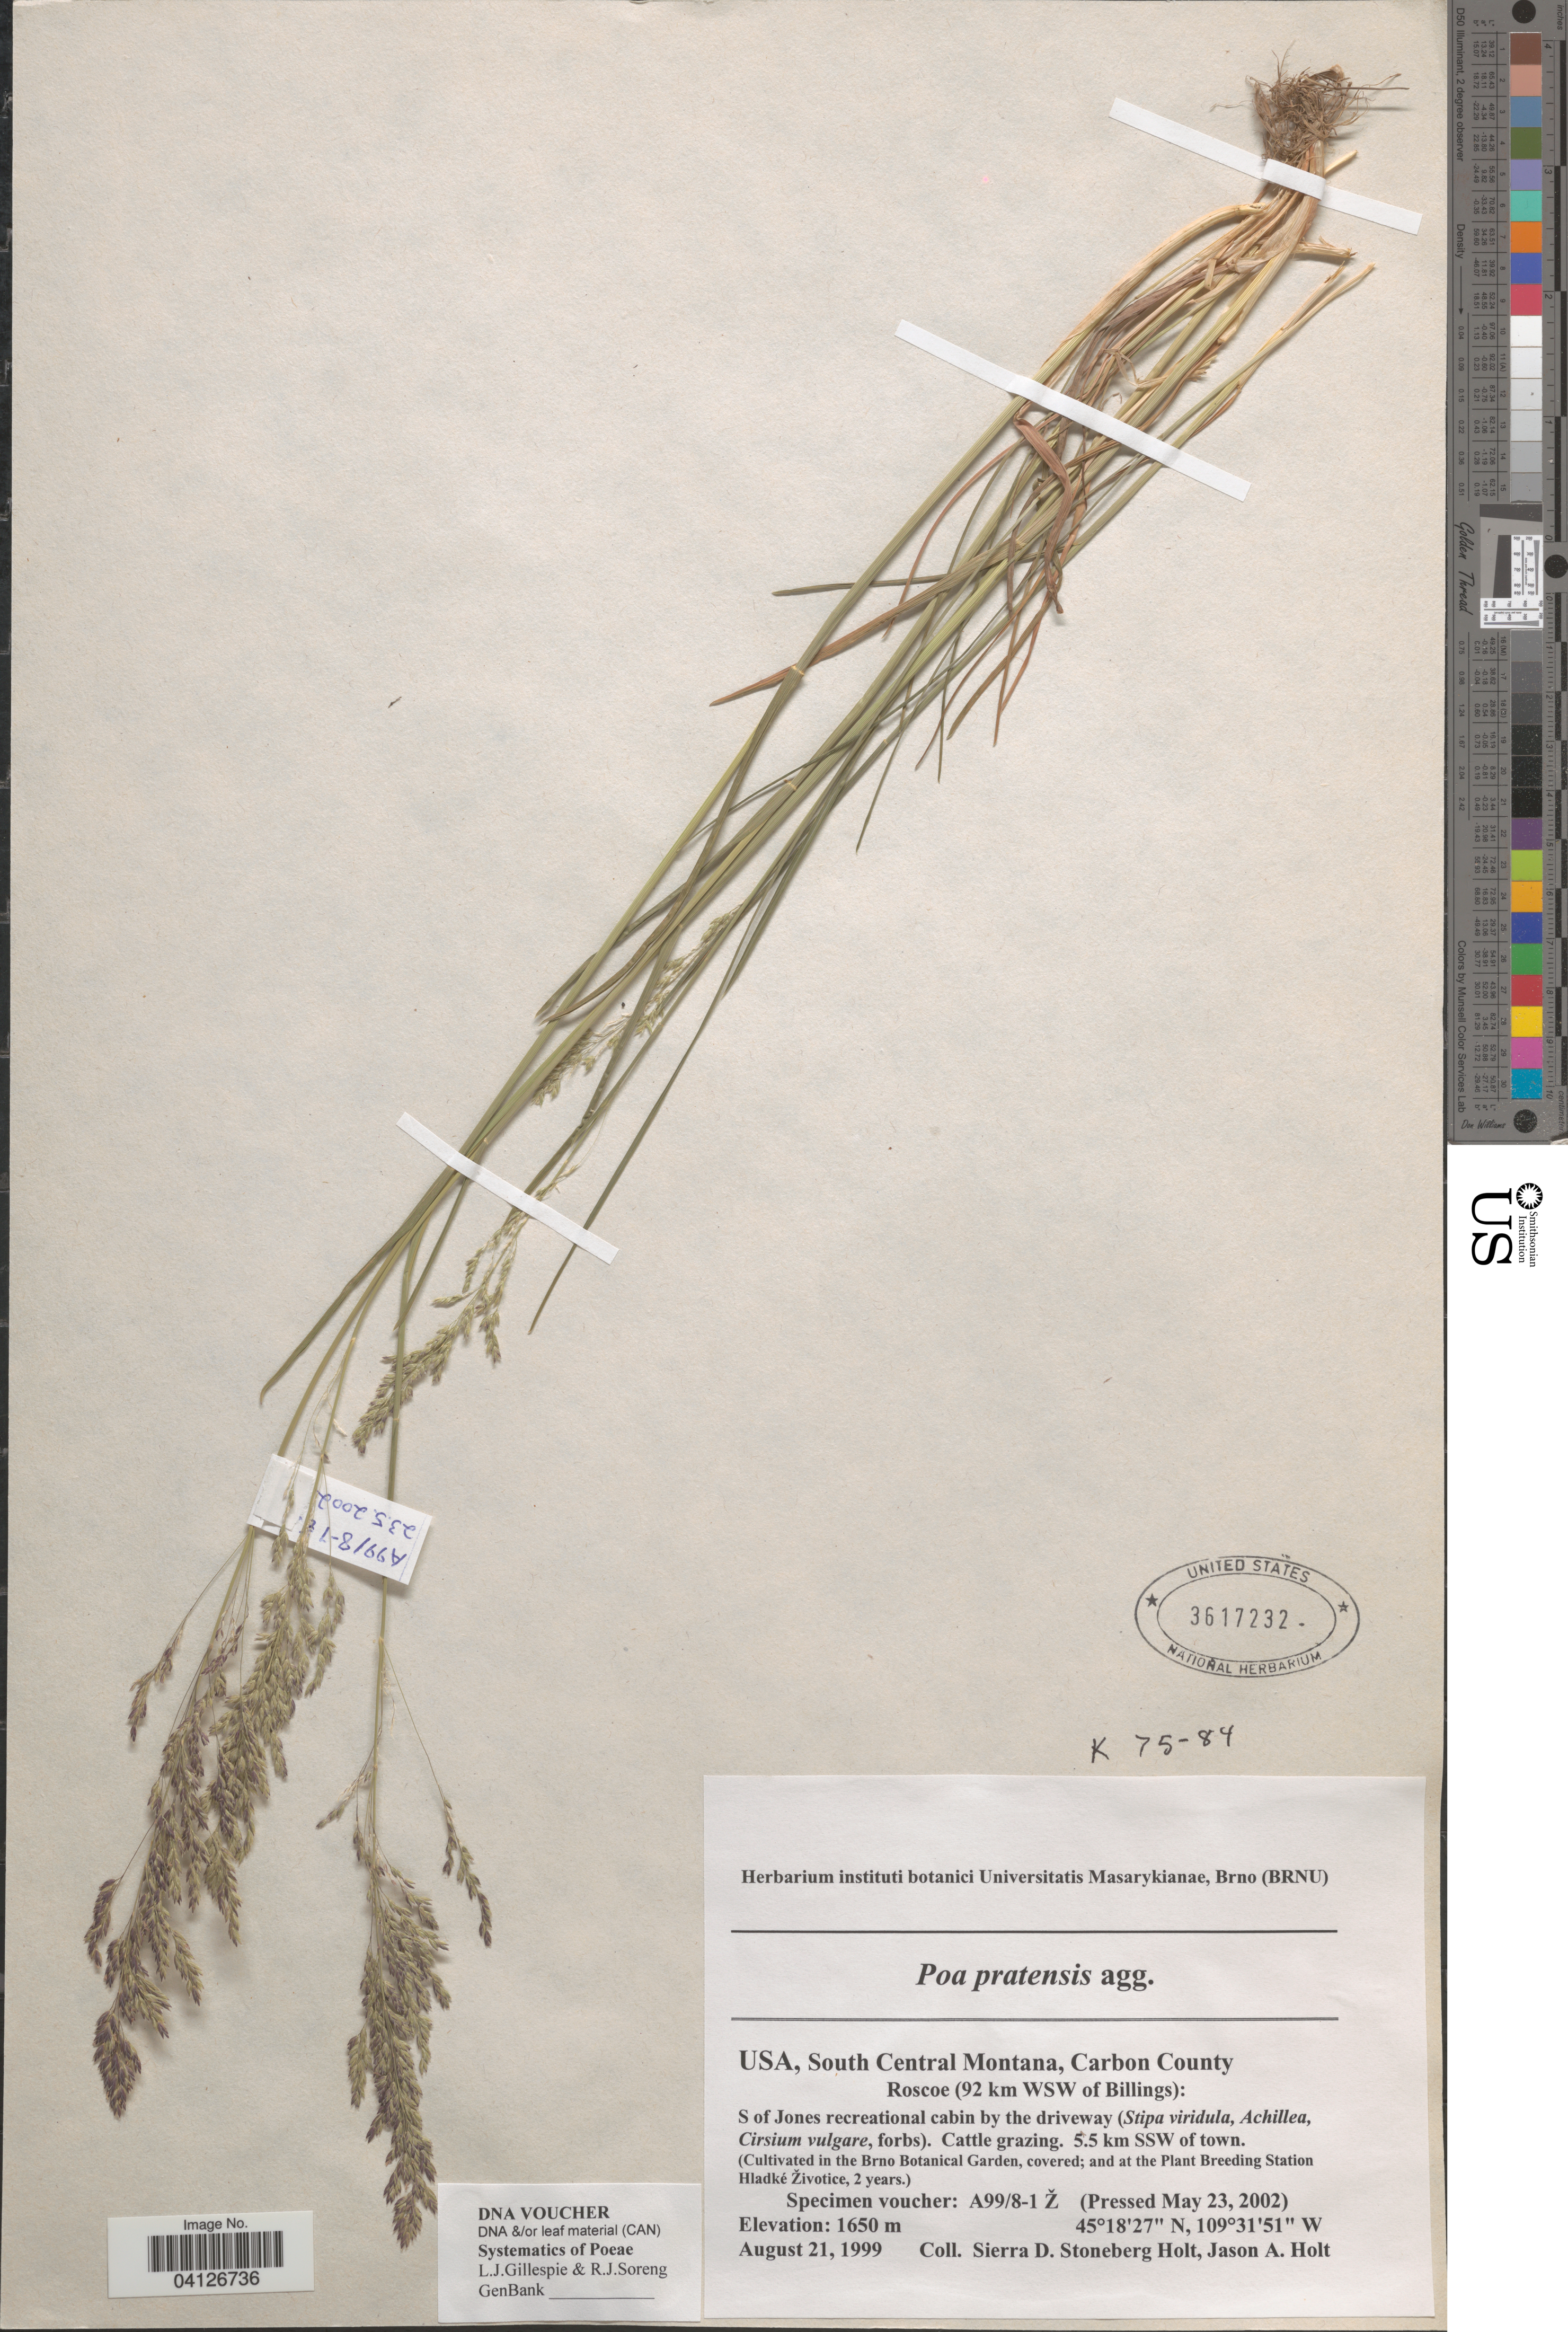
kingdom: Plantae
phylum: Tracheophyta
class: Liliopsida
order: Poales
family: Poaceae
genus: Poa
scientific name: Poa pratensis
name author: L.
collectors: Ex herb. instituti botanici Universitatis Masarykianae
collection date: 2002-05-23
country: Czechia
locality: (Cultivated in the Brno Botanical Garden, covered; and at the Plant Breeding Station Hladké Životice, 2 years.).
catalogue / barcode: US 3617232